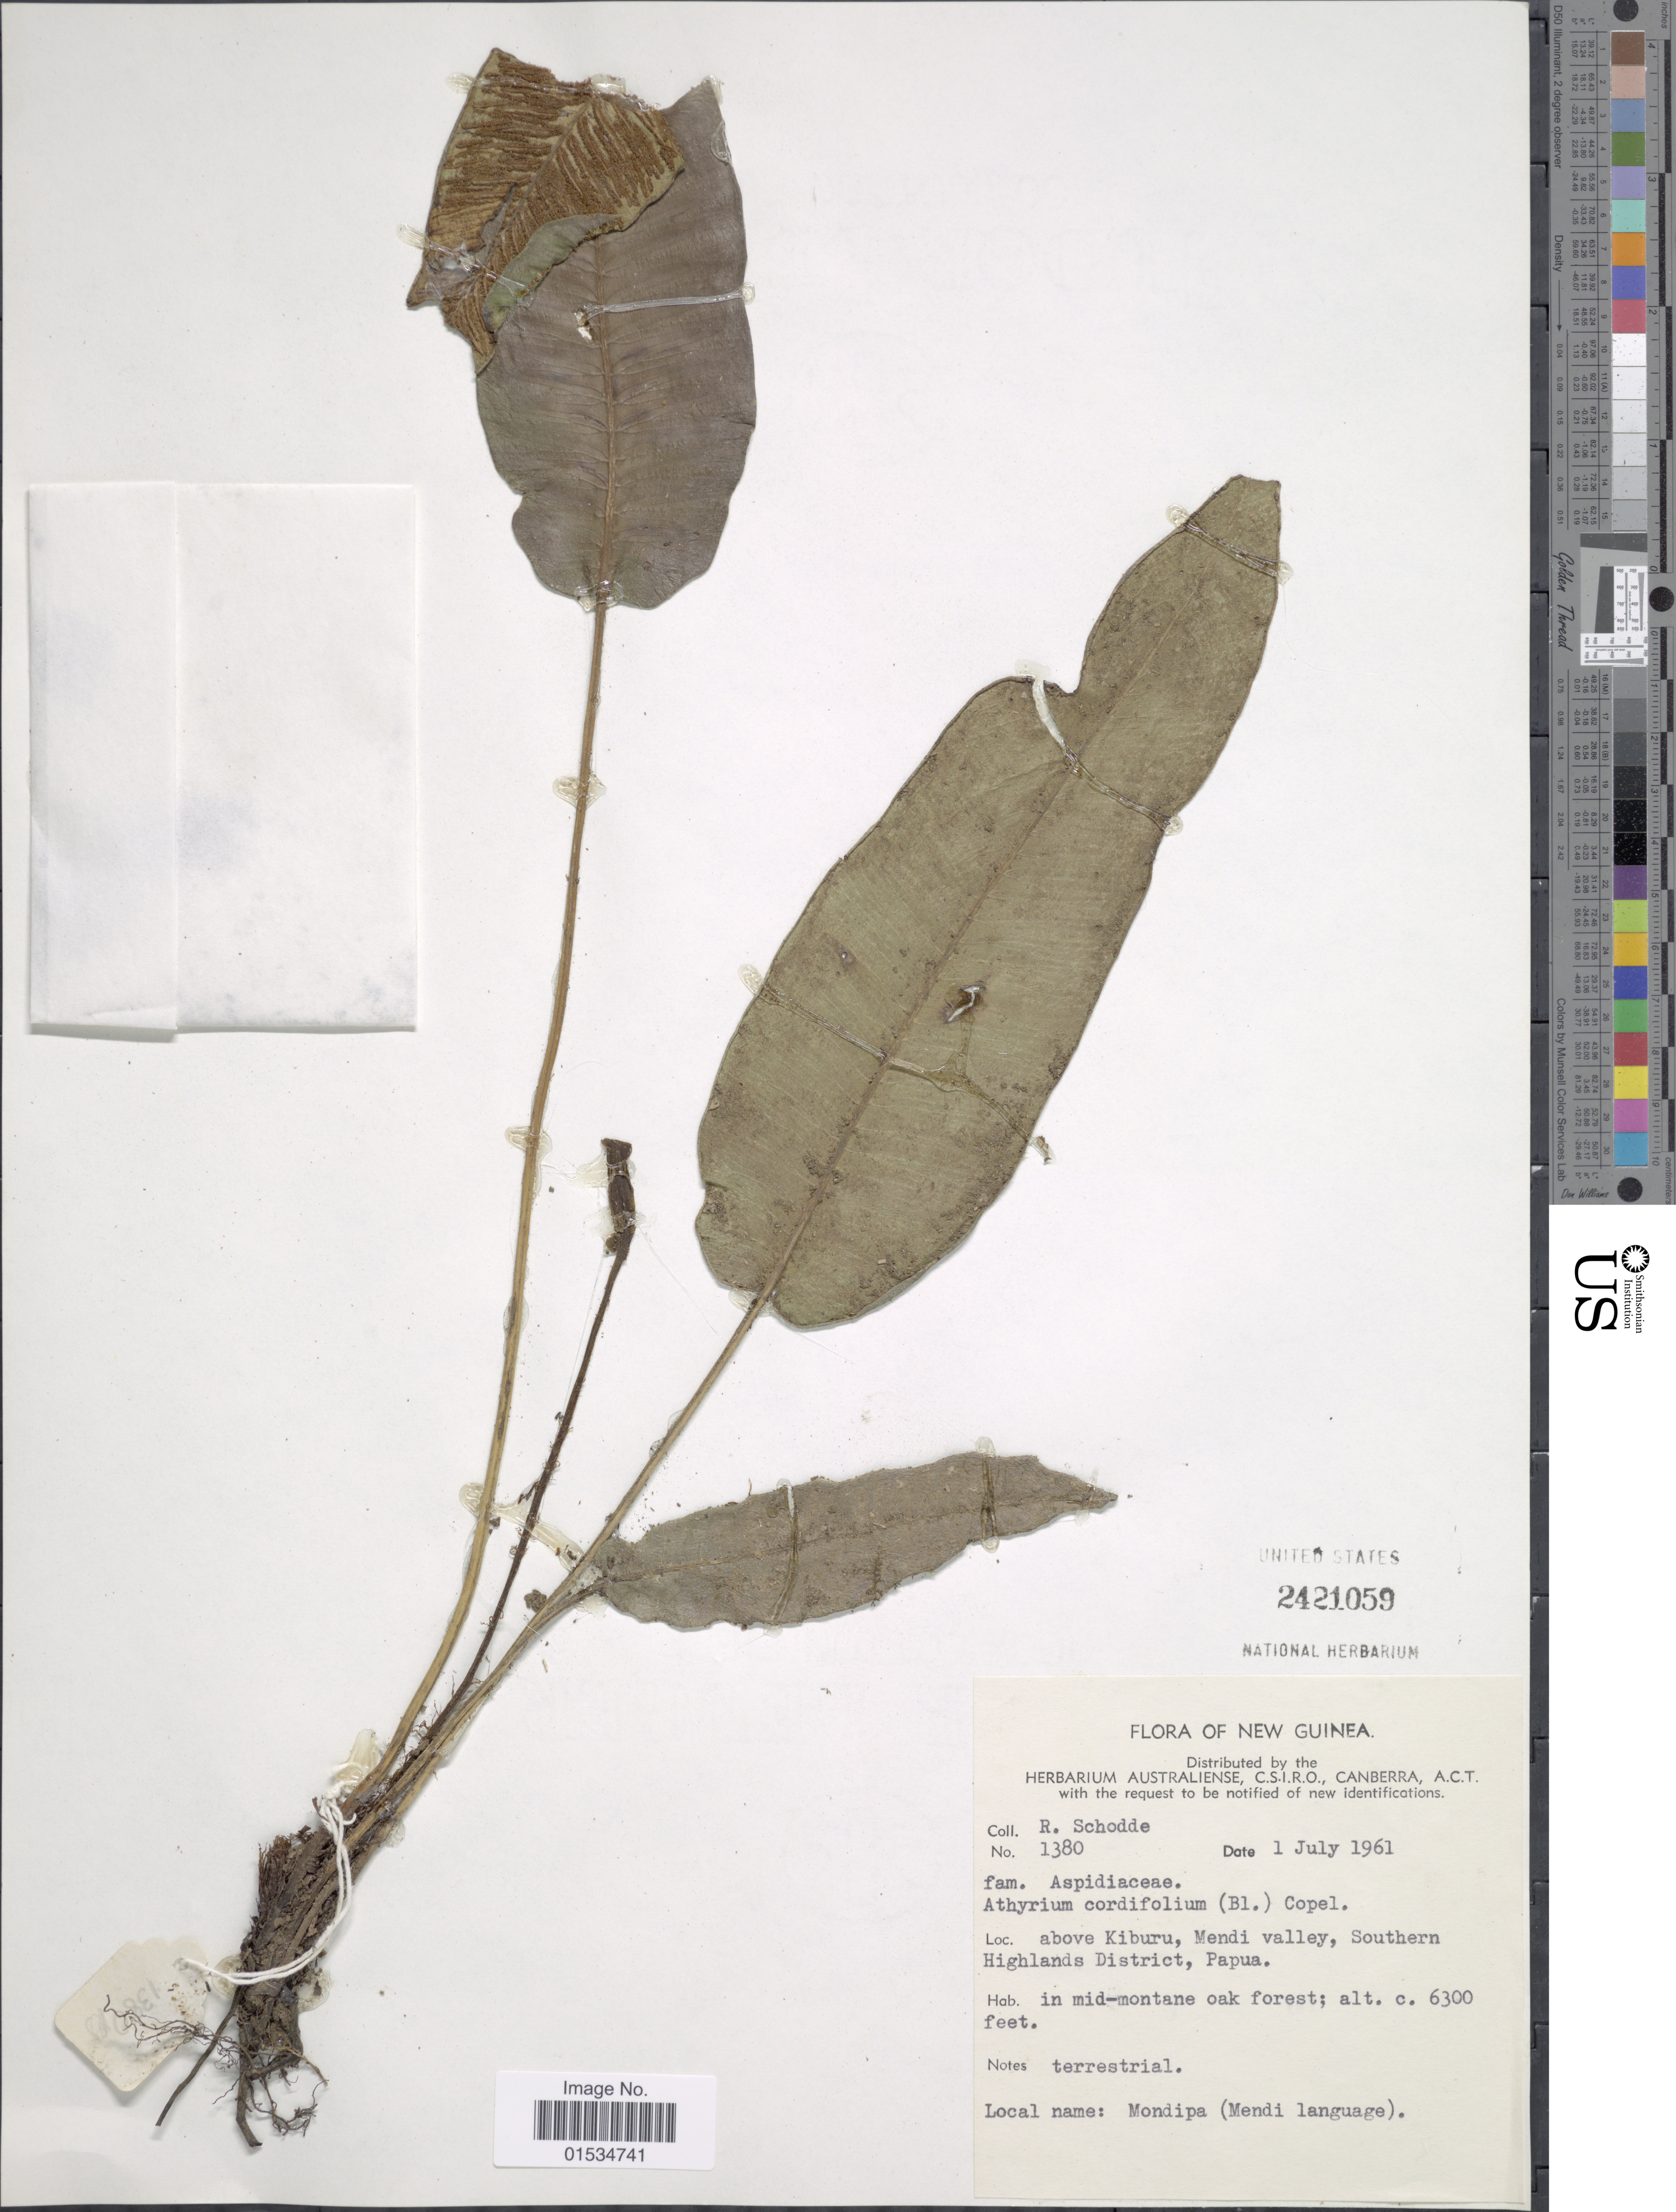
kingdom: Plantae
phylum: Tracheophyta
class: Polypodiopsida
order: Polypodiales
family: Athyriaceae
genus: Diplazium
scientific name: Diplazium cordifolium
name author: Blume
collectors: R. Schodde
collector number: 1380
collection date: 1961-06-01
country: Papua New Guinea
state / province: Southern Highlands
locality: New Guinea, ABove Kiburu,Mendi valley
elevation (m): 1920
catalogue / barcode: US 2421059